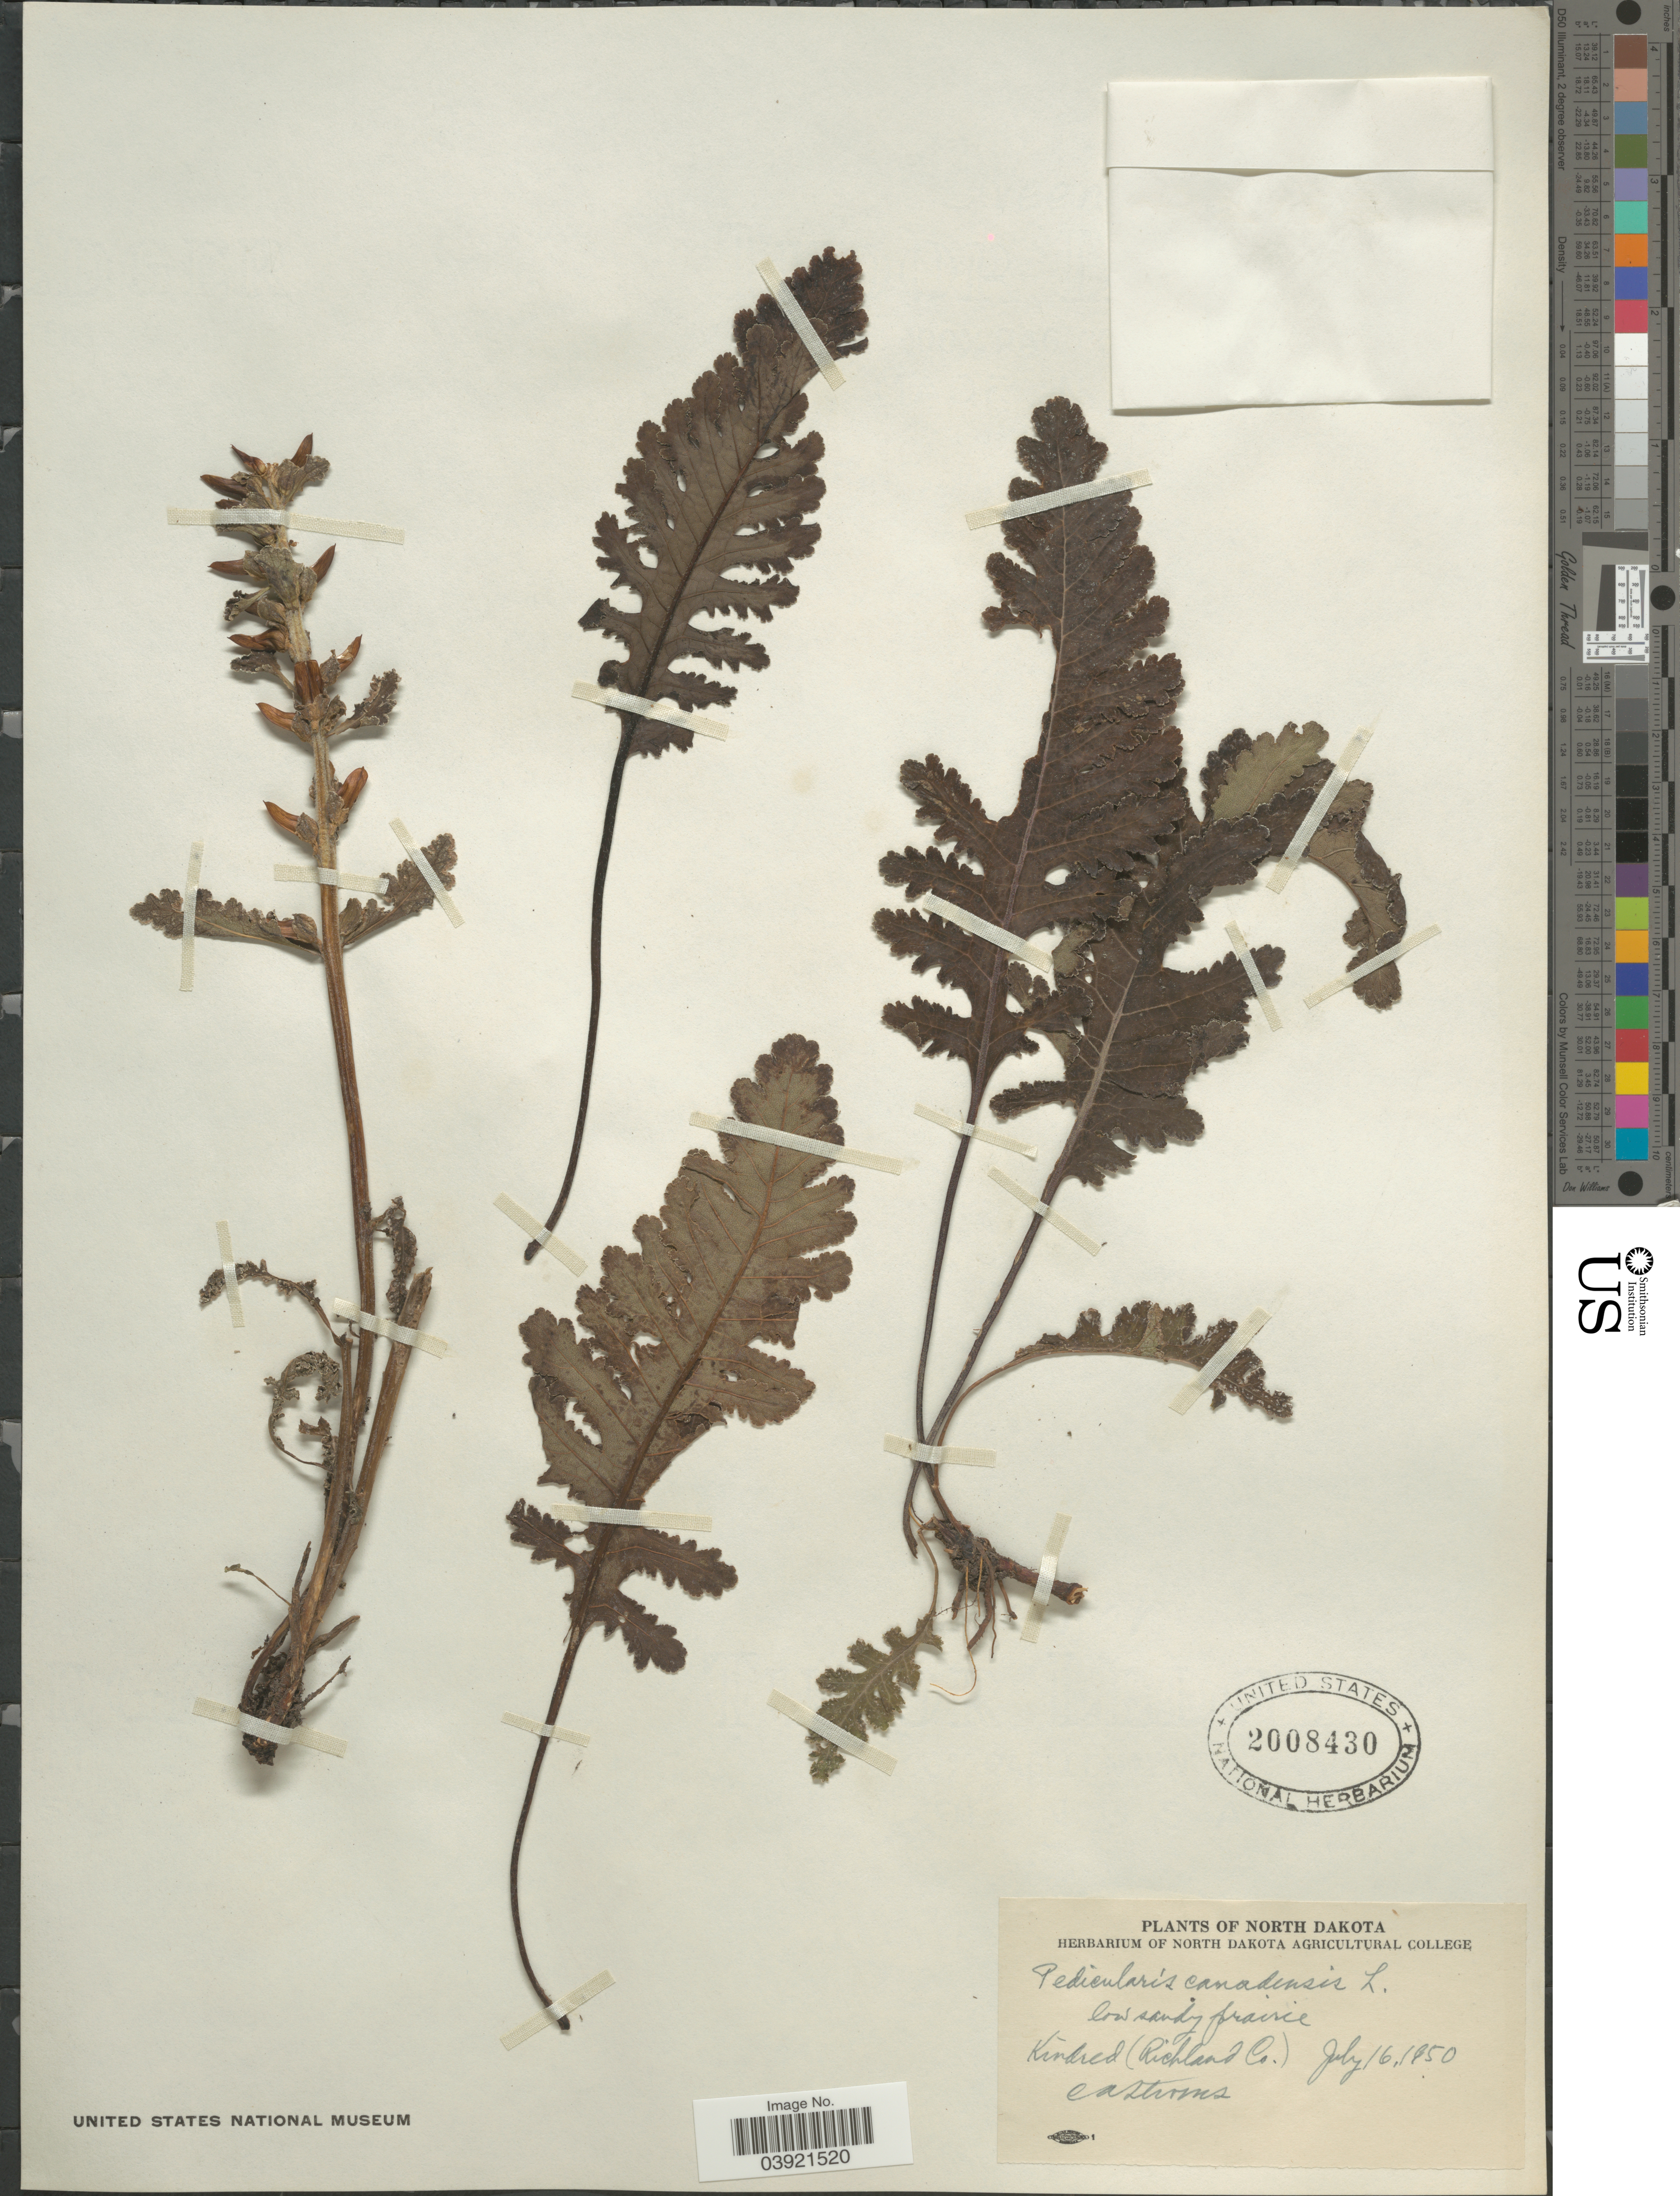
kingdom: Plantae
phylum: Tracheophyta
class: Magnoliopsida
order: Lamiales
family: Orobanchaceae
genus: Pedicularis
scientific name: Pedicularis canadensis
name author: L.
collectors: O. A. Stevens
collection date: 1950-07-16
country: United States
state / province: North Dakota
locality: Kindred (Richland Co.).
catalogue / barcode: US 2008430